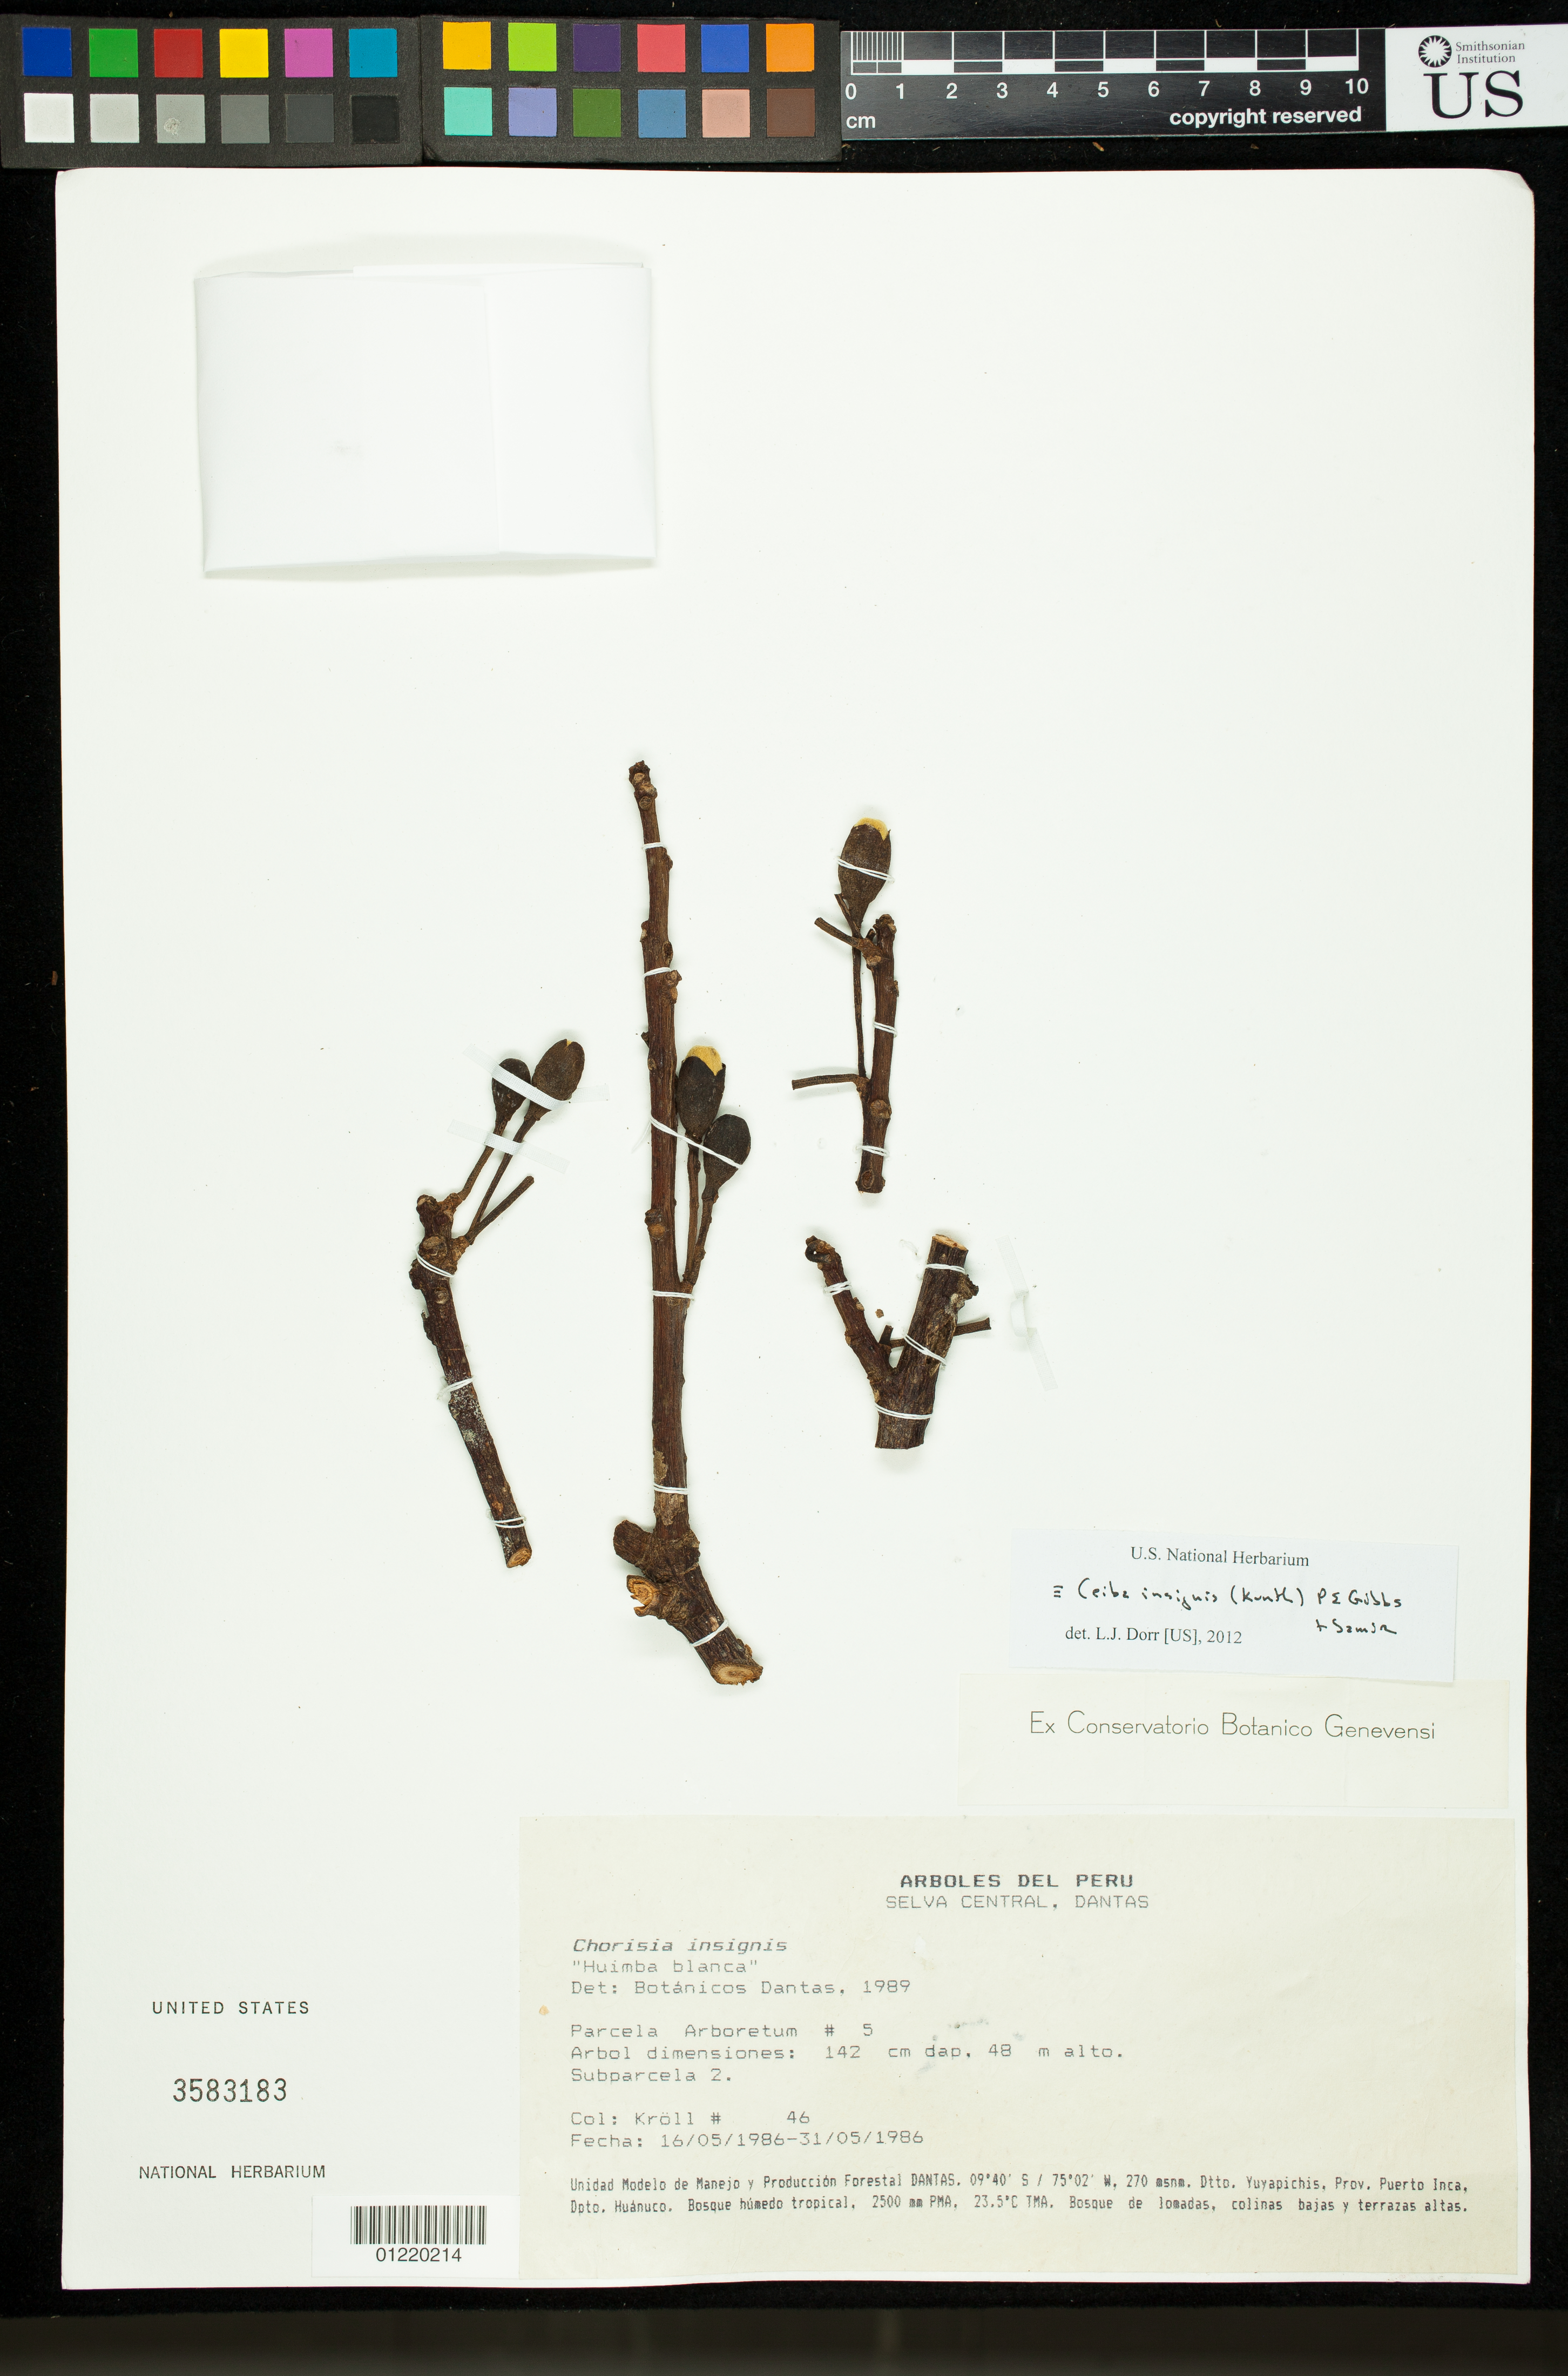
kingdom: Plantae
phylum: Tracheophyta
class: Magnoliopsida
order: Malvales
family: Malvaceae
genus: Ceiba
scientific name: Ceiba insignis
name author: (Kunth) P.E. Gibbs & Semir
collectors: J. Kroll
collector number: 46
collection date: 1986-05-16/1986-05-31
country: Peru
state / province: Huánuco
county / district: Puerto Inca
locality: Selva Central, DANTAS: Unidad Modelo de Manejo y Produccion Forestal.; DANTAS, Dtto. Yuyapichis.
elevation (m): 270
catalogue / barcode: US 3583183